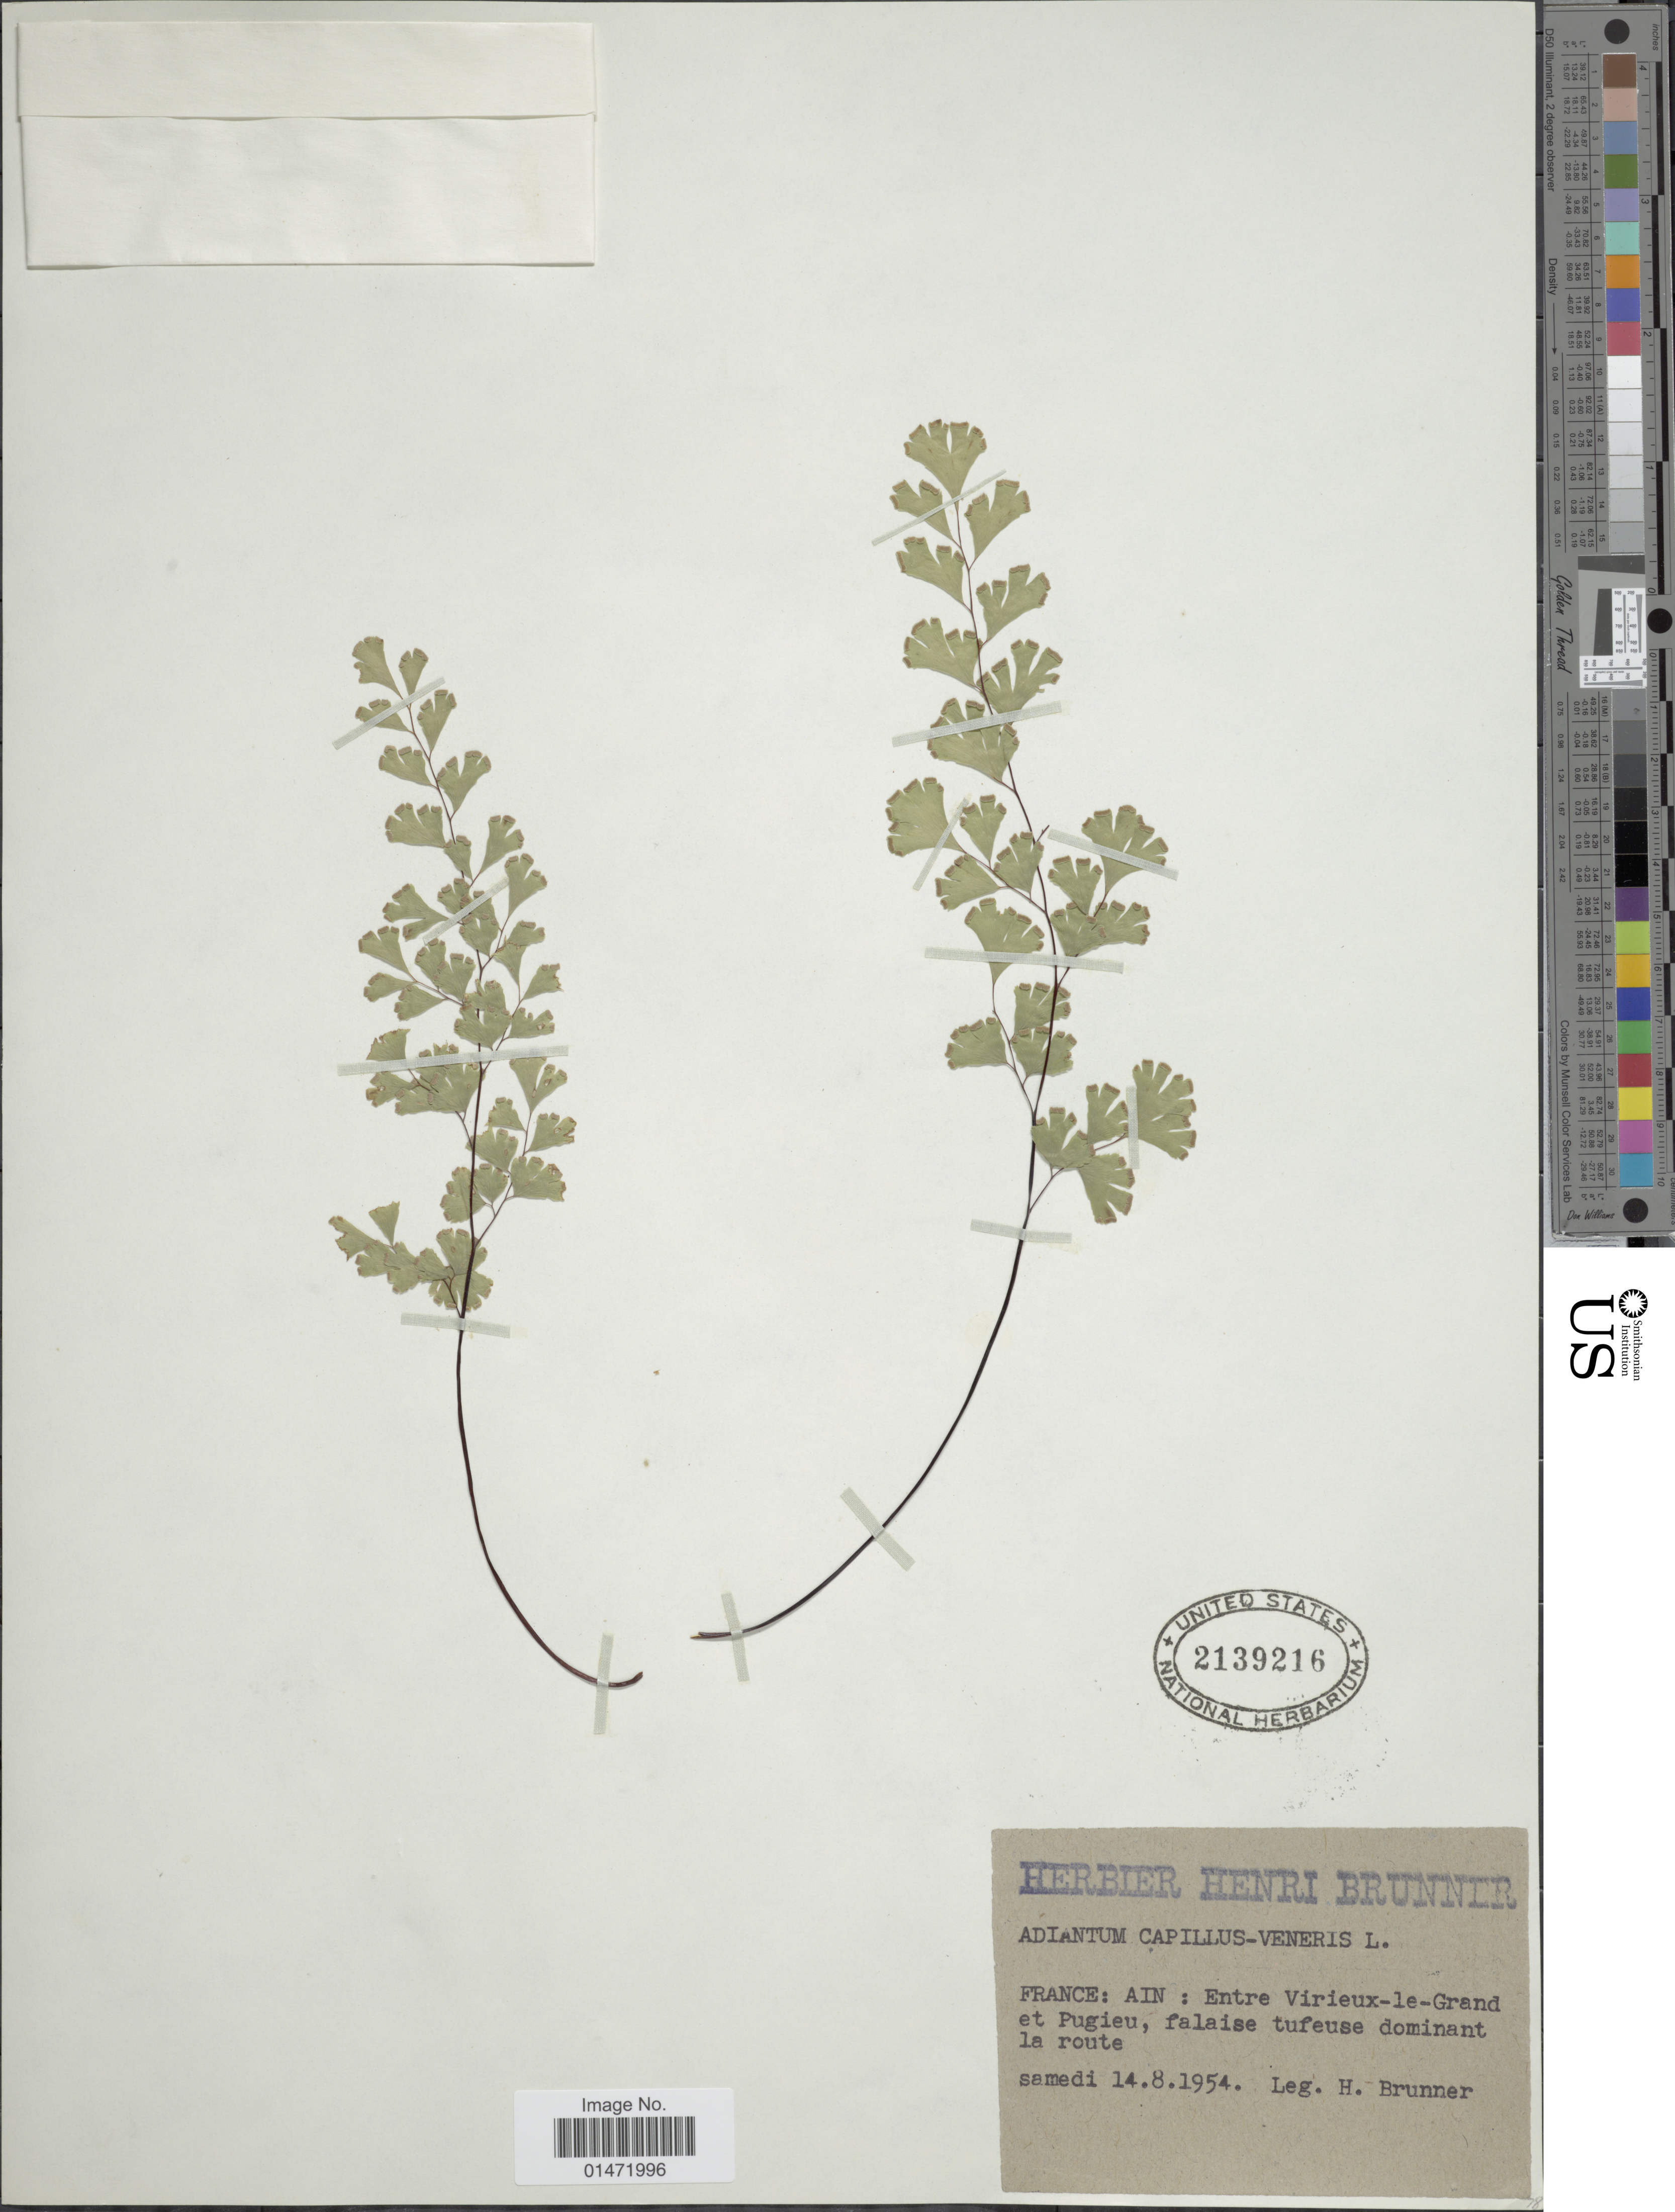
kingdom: Plantae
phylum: Tracheophyta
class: Polypodiopsida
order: Polypodiales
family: Pteridaceae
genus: Adiantum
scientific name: Adiantum capillus-veneris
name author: L.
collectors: H. Brunner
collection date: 1954-08-14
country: France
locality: Ain: Entre Virieux-le-Grand et Pugieu, falaise tufeuse dominant la route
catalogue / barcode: US 2139216